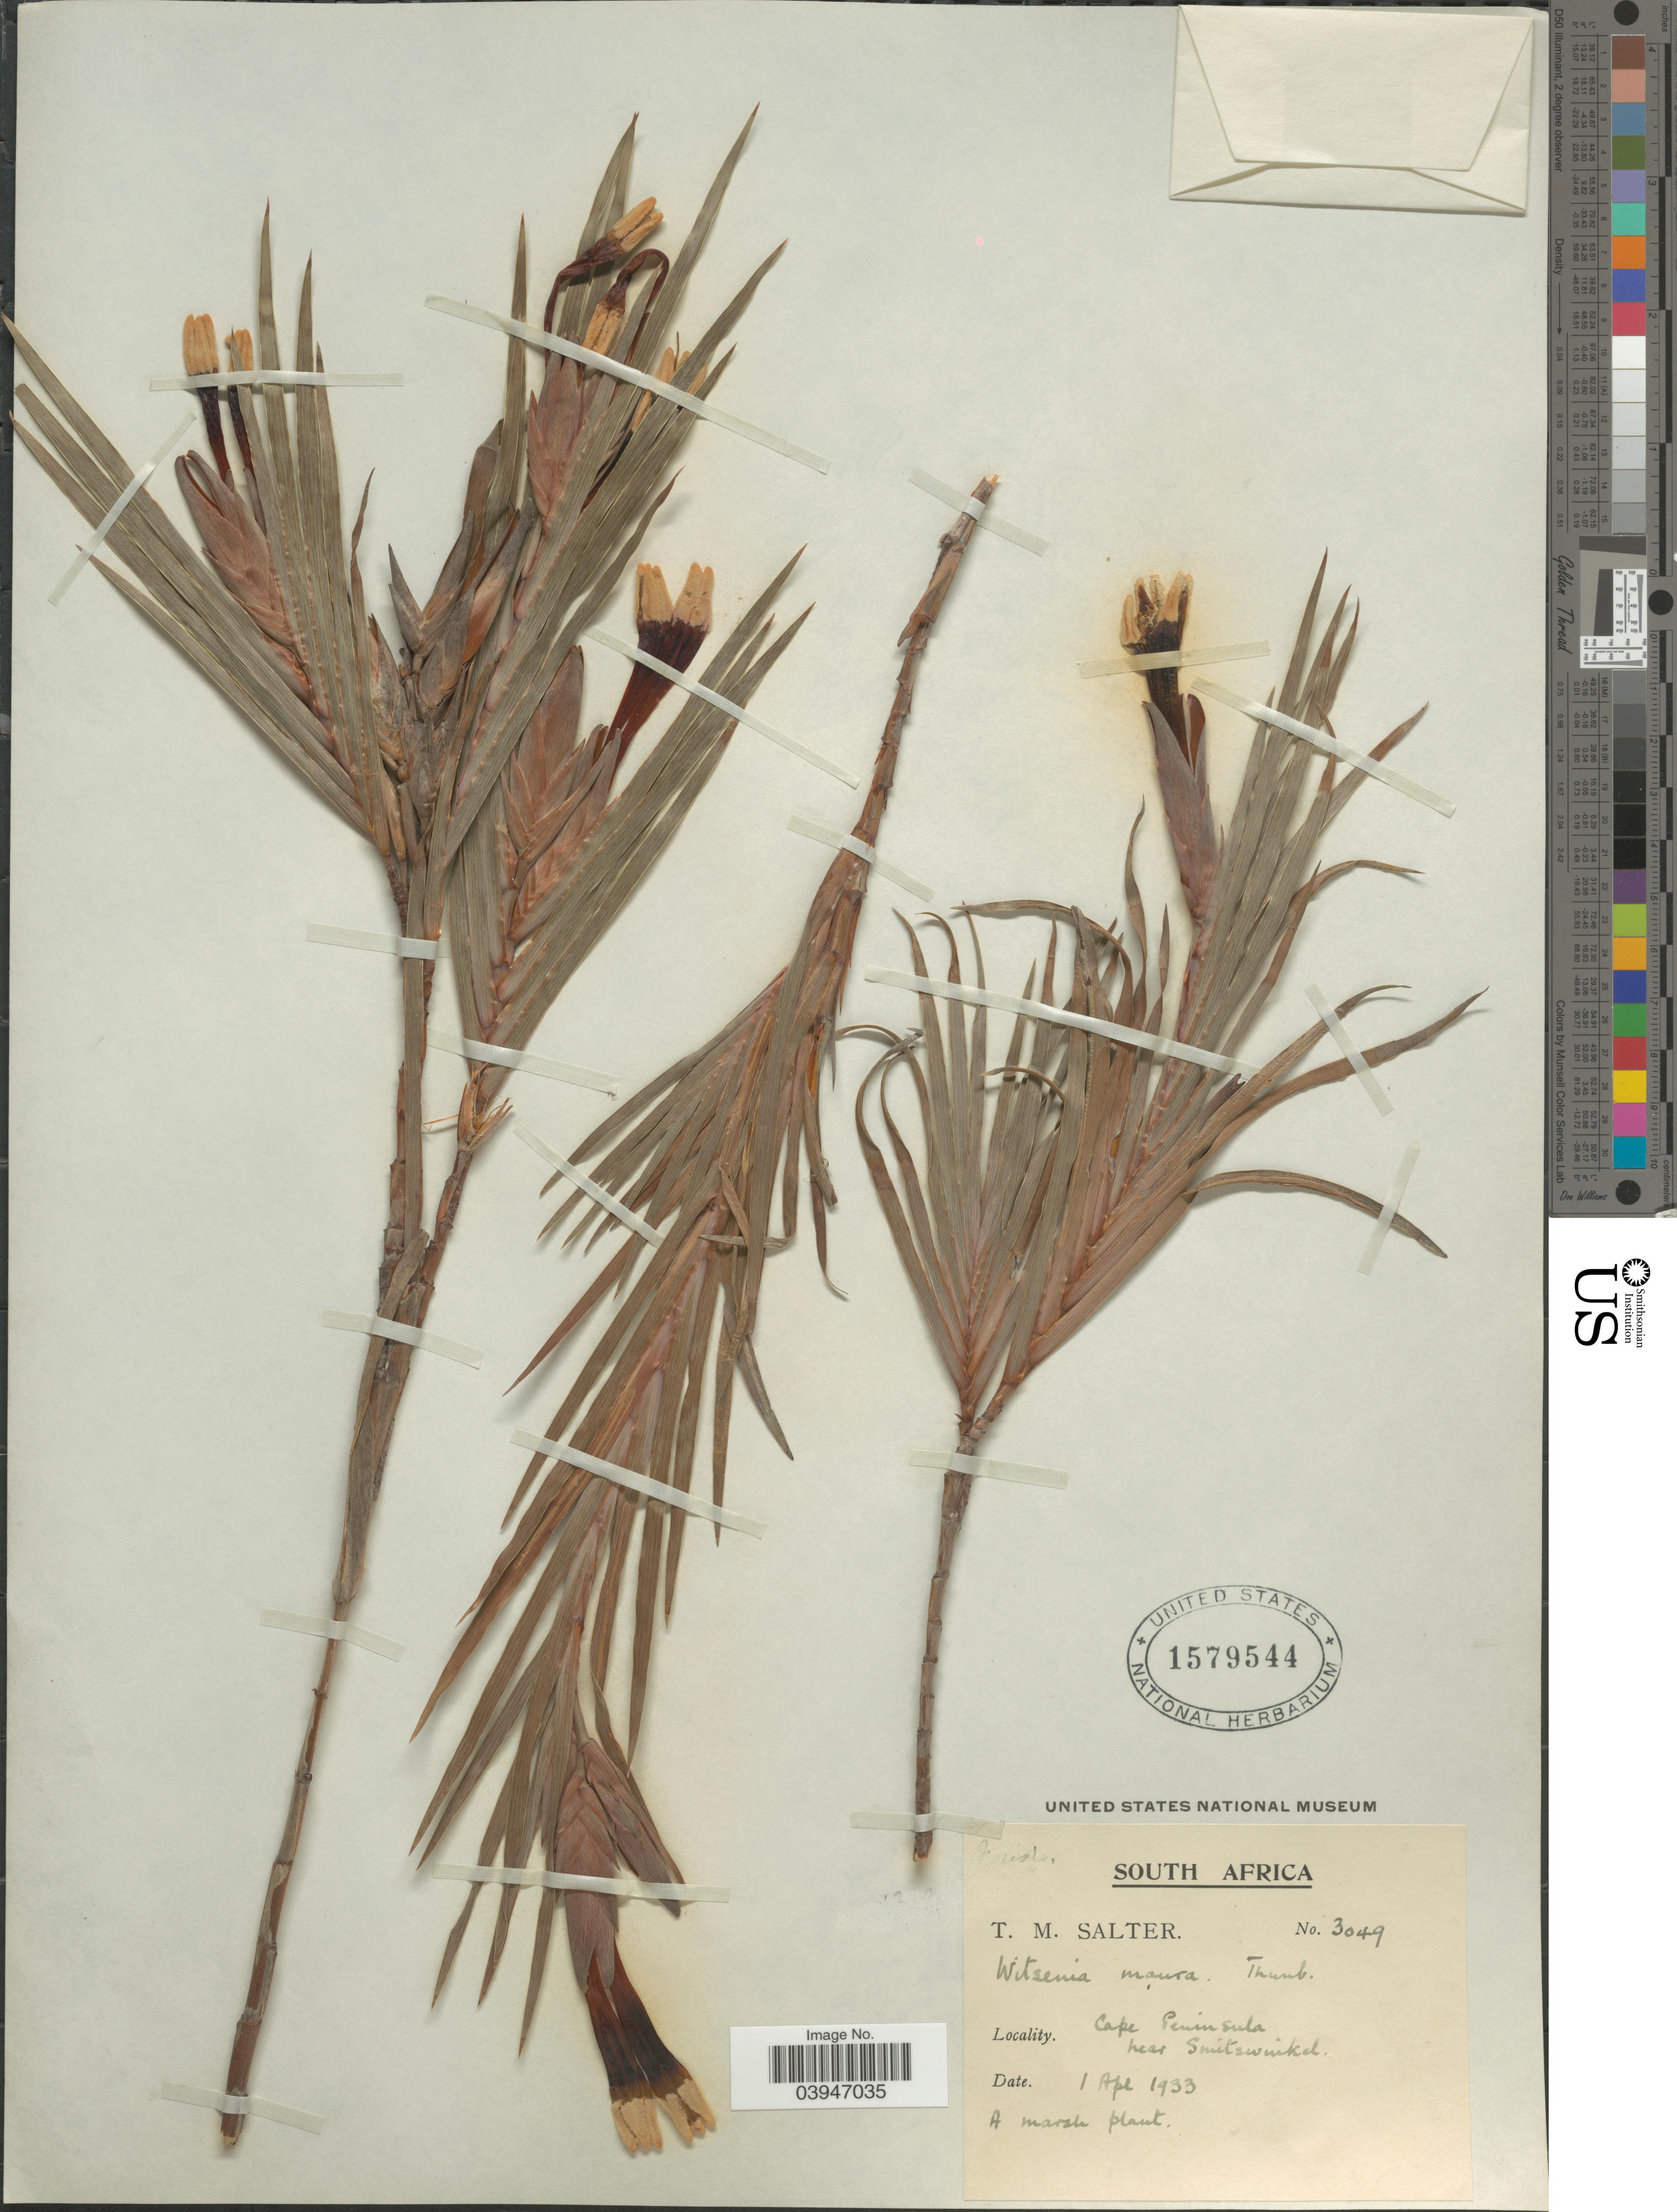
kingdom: Plantae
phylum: Tracheophyta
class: Liliopsida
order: Asparagales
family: Iridaceae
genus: Witsenia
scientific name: Witsenia maura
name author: (L.) Thunb.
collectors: T. Salter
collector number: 3049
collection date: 1933-04-01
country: South Africa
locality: Cape Peninsula near Smitswinkel.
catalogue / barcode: US 1579544